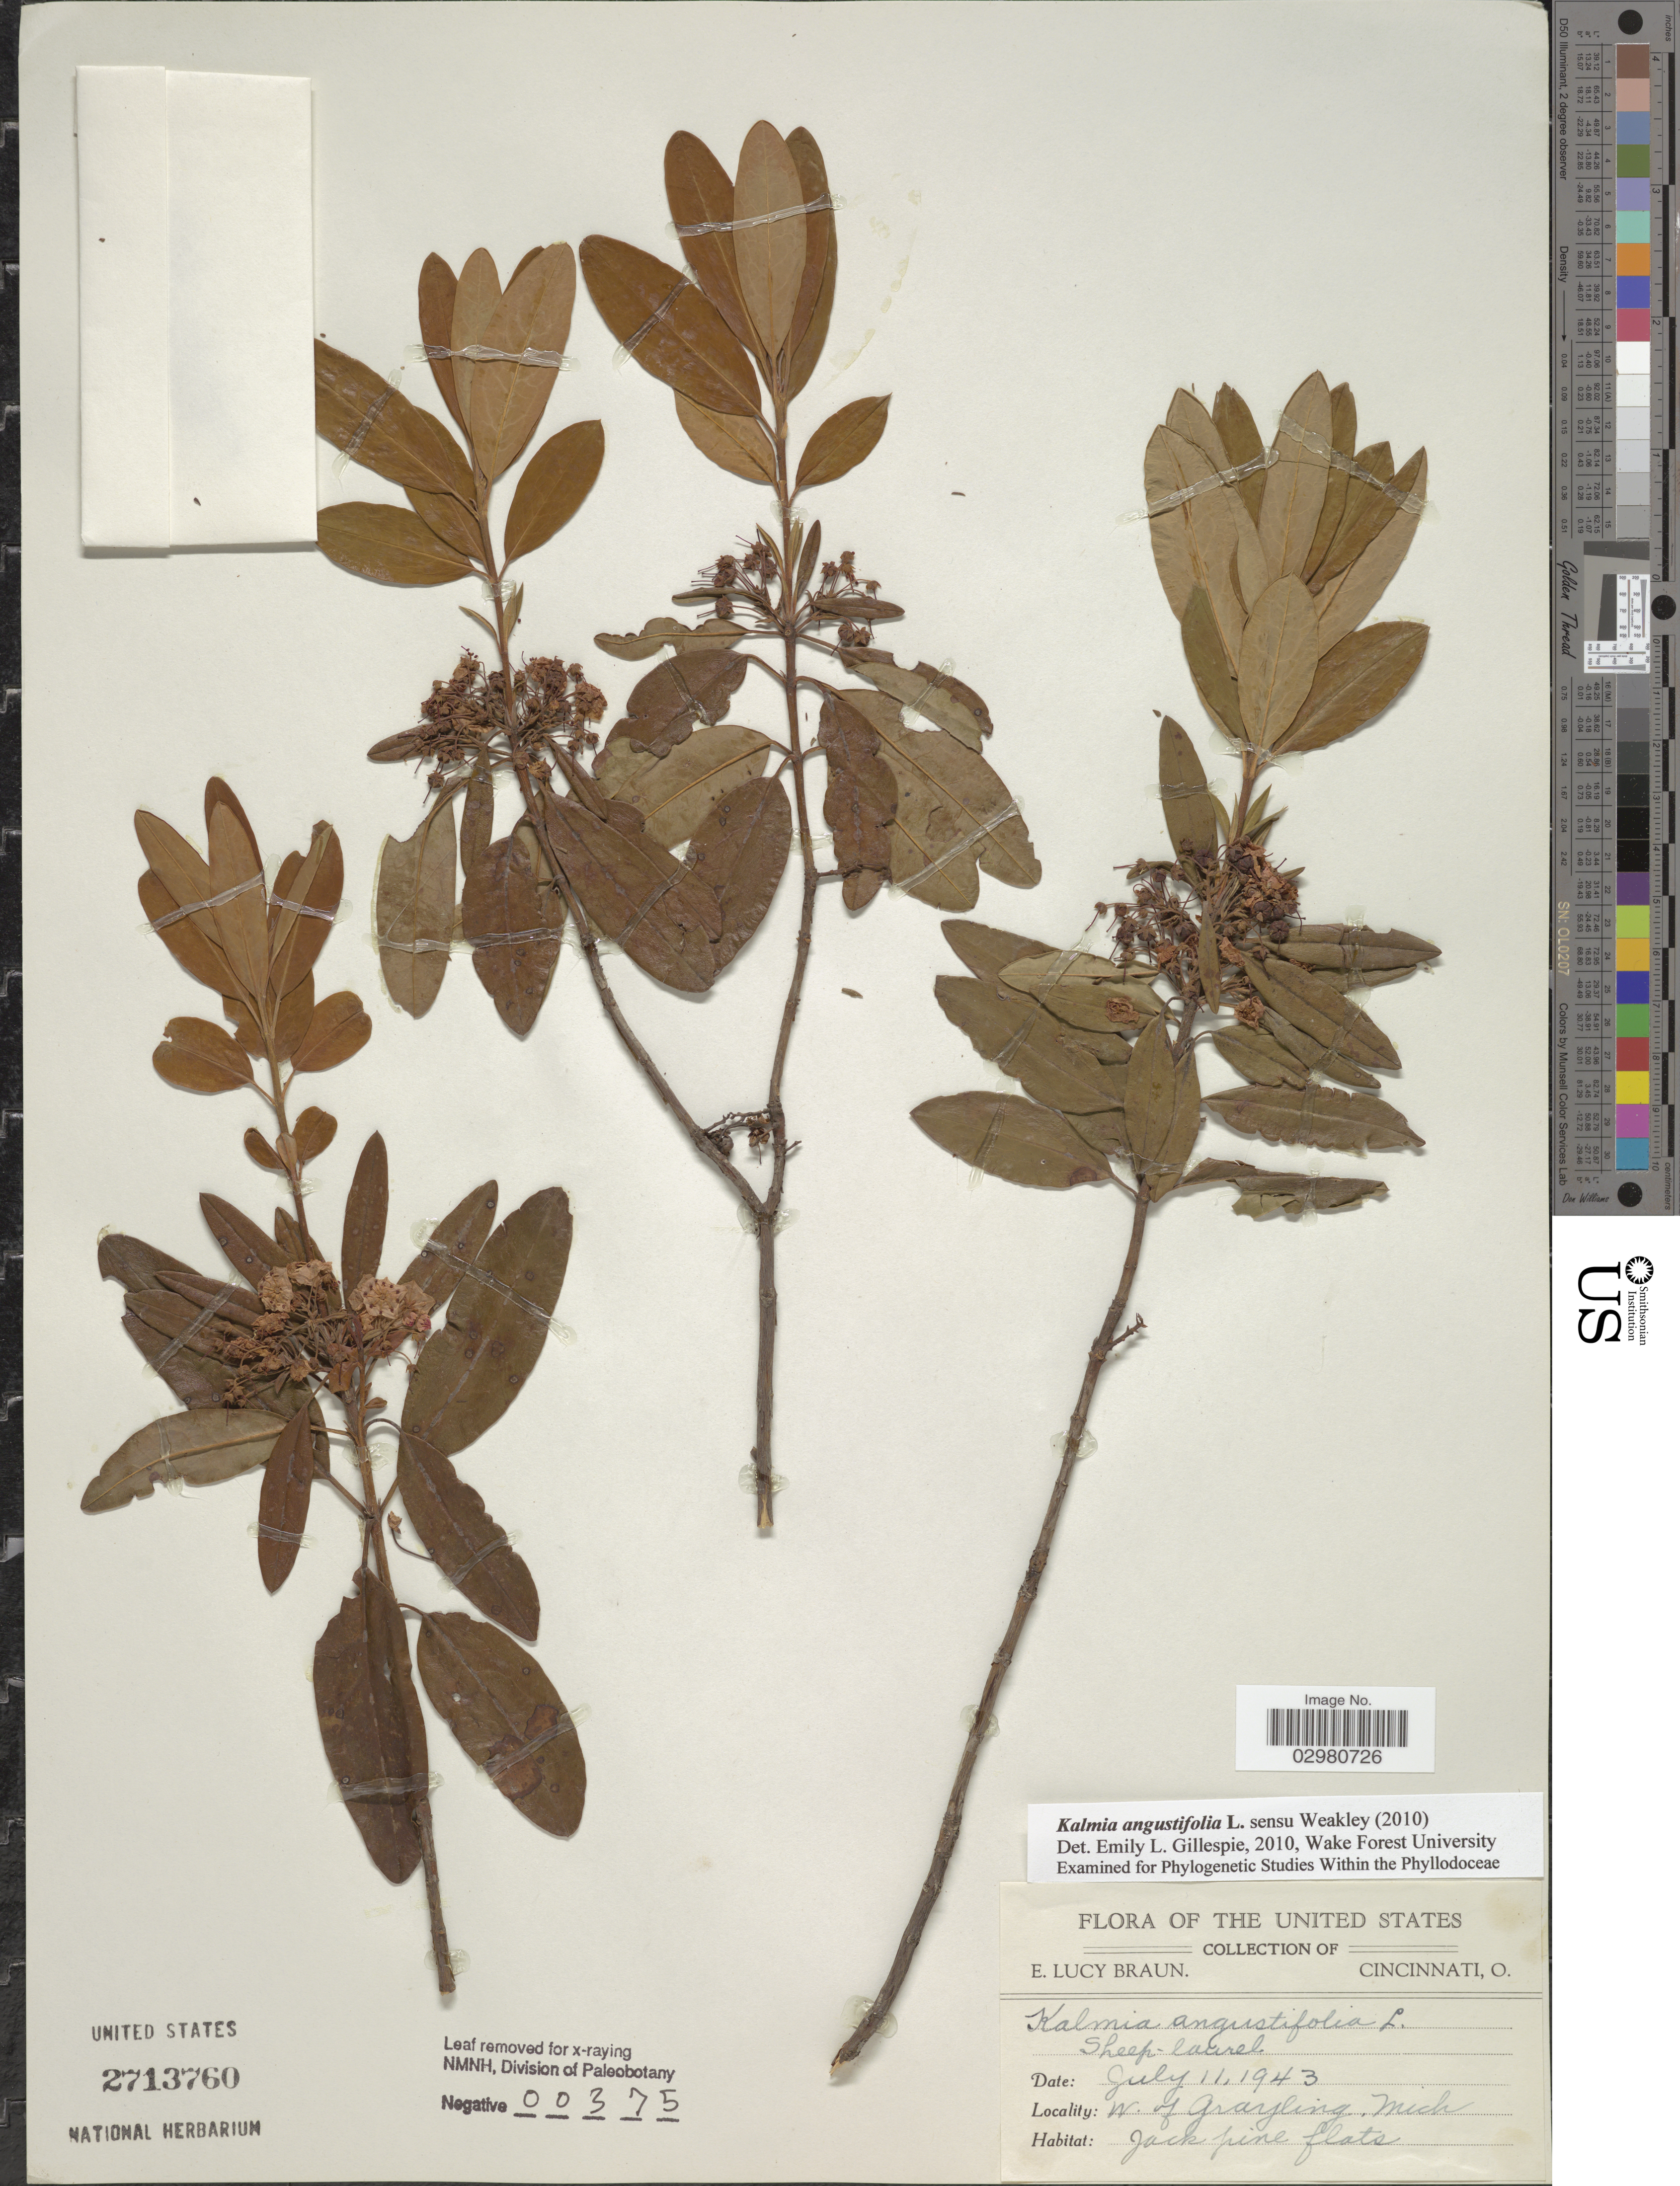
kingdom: Plantae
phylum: Tracheophyta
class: Magnoliopsida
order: Ericales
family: Ericaceae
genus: Kalmia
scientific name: Kalmia angustifolia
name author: L.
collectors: E. L. Braun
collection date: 1943-07-11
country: United States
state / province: Michigan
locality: W. of Grayling. Mich. Jack pine flats.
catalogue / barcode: US 2713760